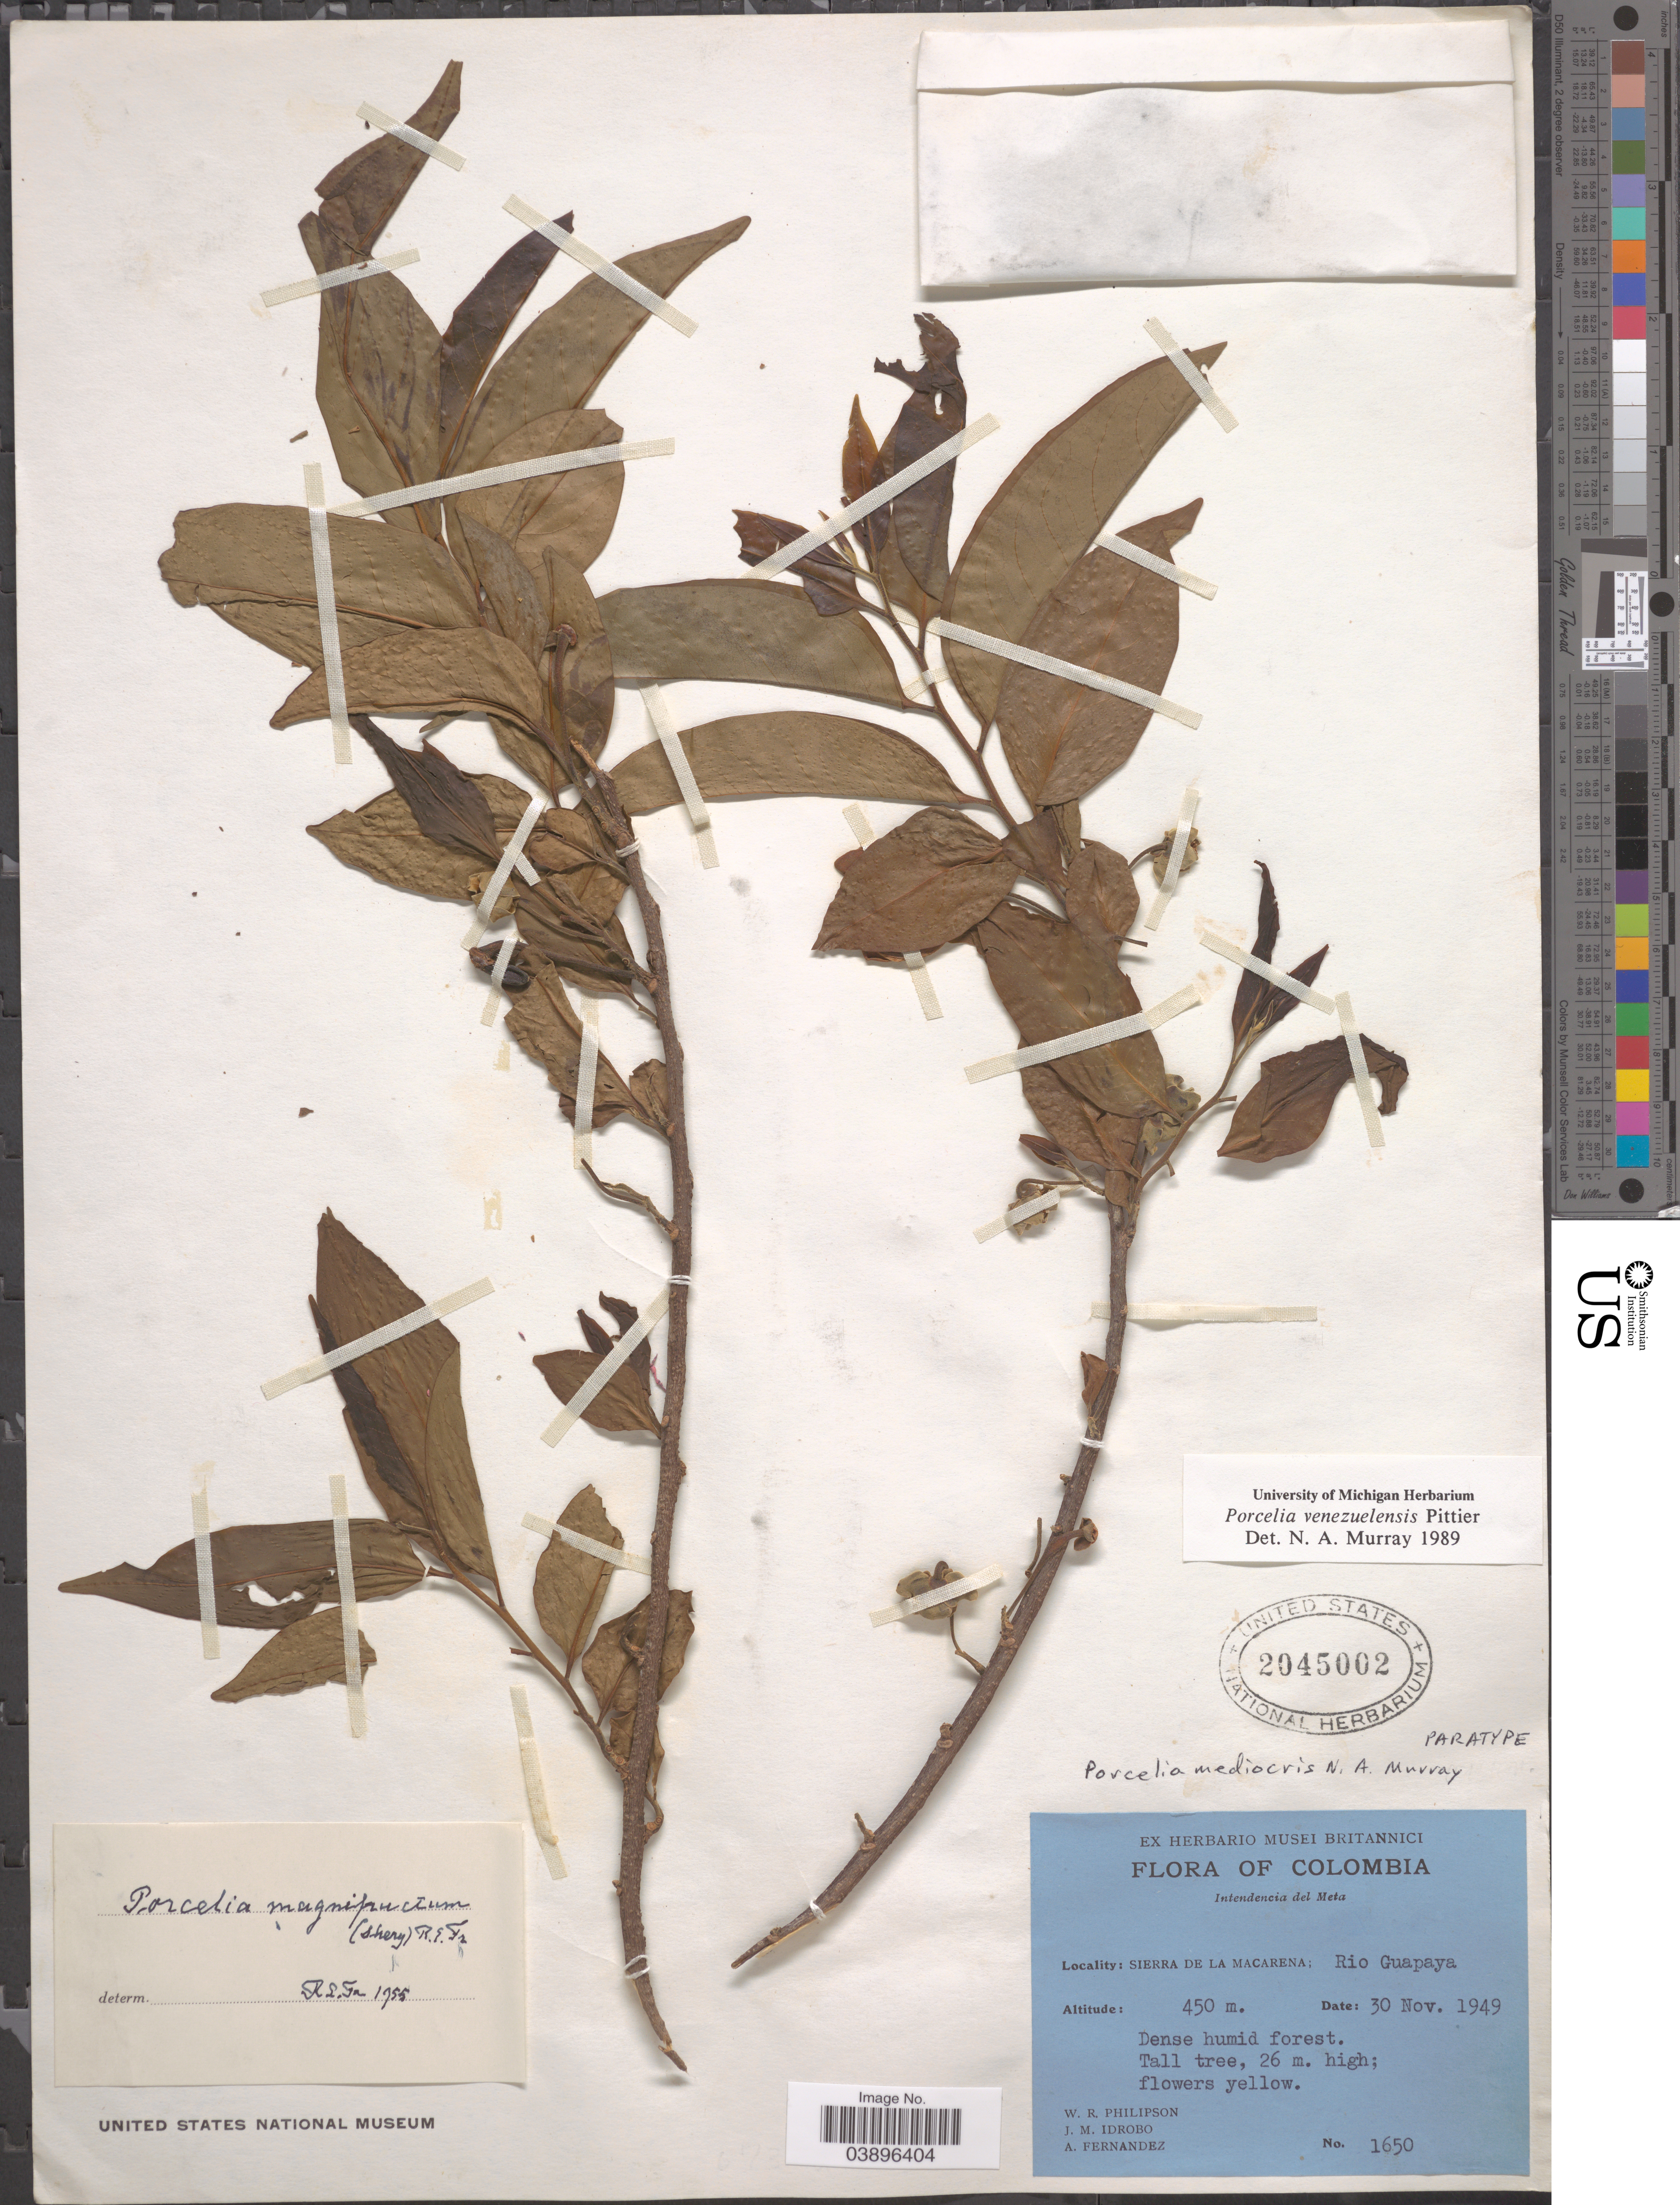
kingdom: Plantae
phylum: Tracheophyta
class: Magnoliopsida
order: Magnoliales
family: Annonaceae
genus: Porcelia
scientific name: Porcelia mediocris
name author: N.A. Murray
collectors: W. R. Philipson, J. M. Idrobo & A. Fernandez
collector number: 1650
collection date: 1949-11-30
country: Colombia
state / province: Meta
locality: Intendencia del Meta. Sierra de la Macarena; Rio Guapaya.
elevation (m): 450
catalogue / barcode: US 2045002